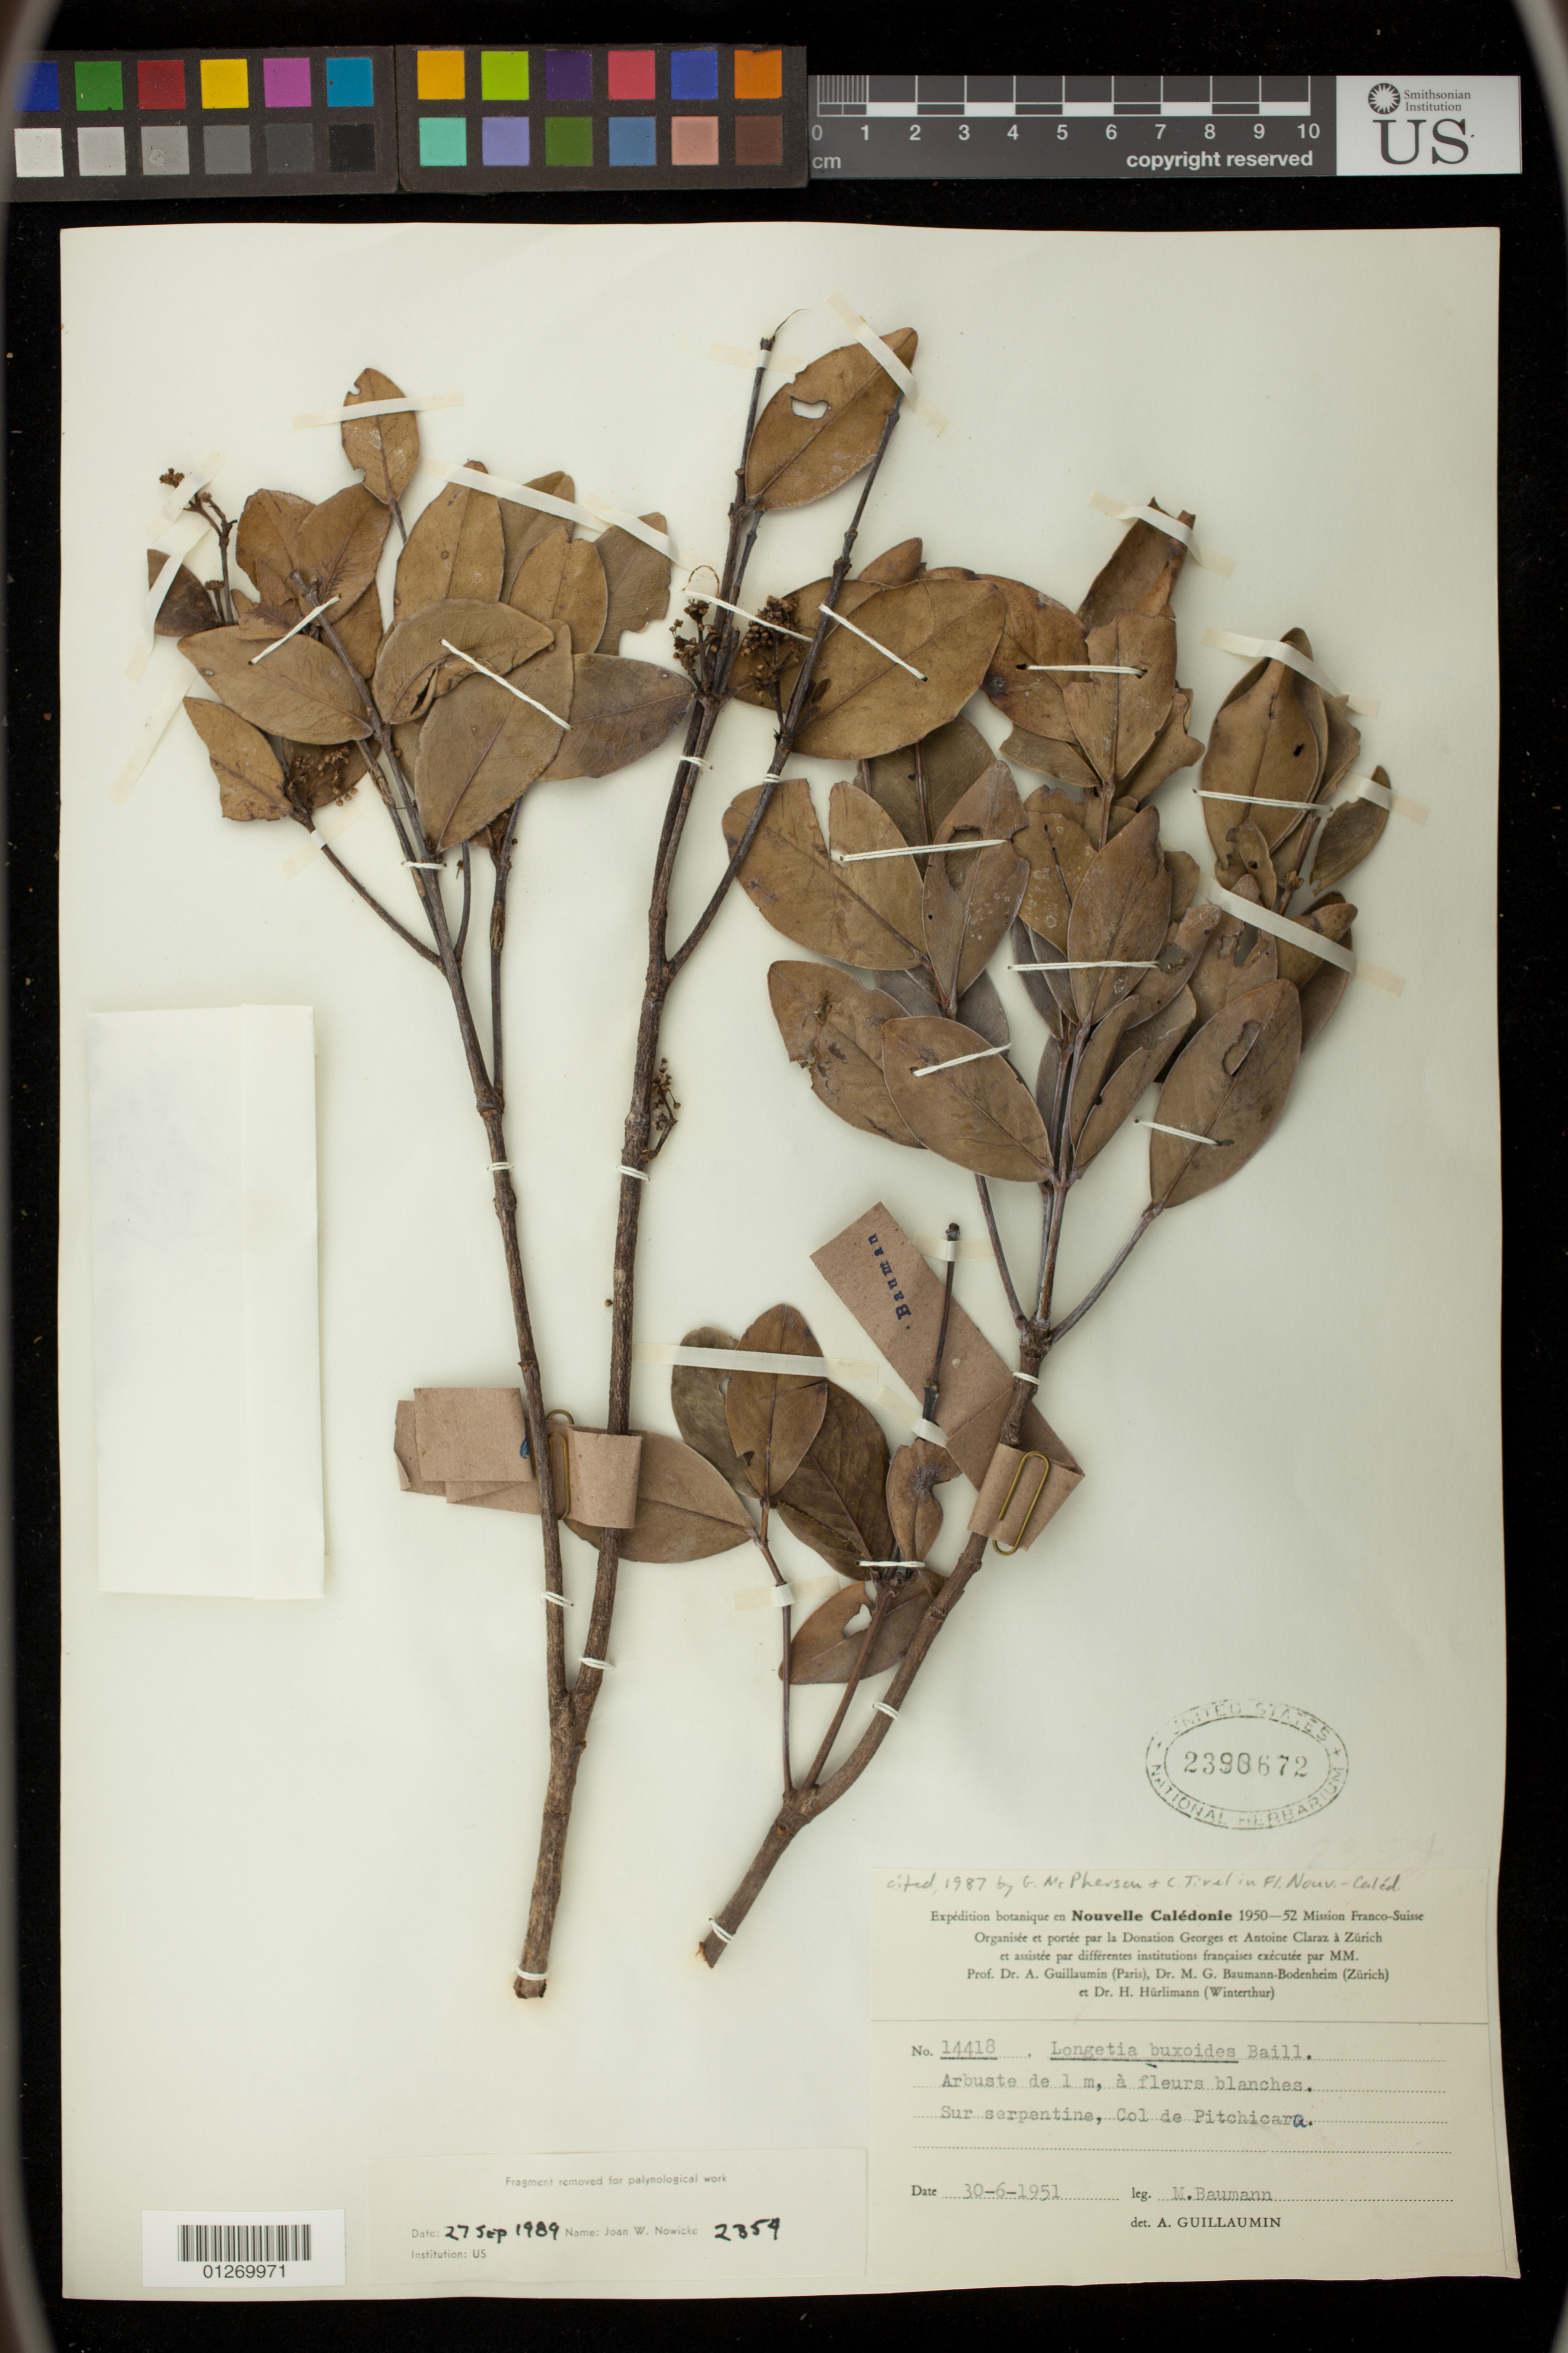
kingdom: Plantae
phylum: Tracheophyta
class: Magnoliopsida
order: Malpighiales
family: Picrodendraceae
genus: Longetia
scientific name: Longetia buxoides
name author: Baill.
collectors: M. Baumann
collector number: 14418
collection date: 1951-06-30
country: New Caledonia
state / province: Grande Terre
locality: Col de Pitchicara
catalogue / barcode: US 2390672